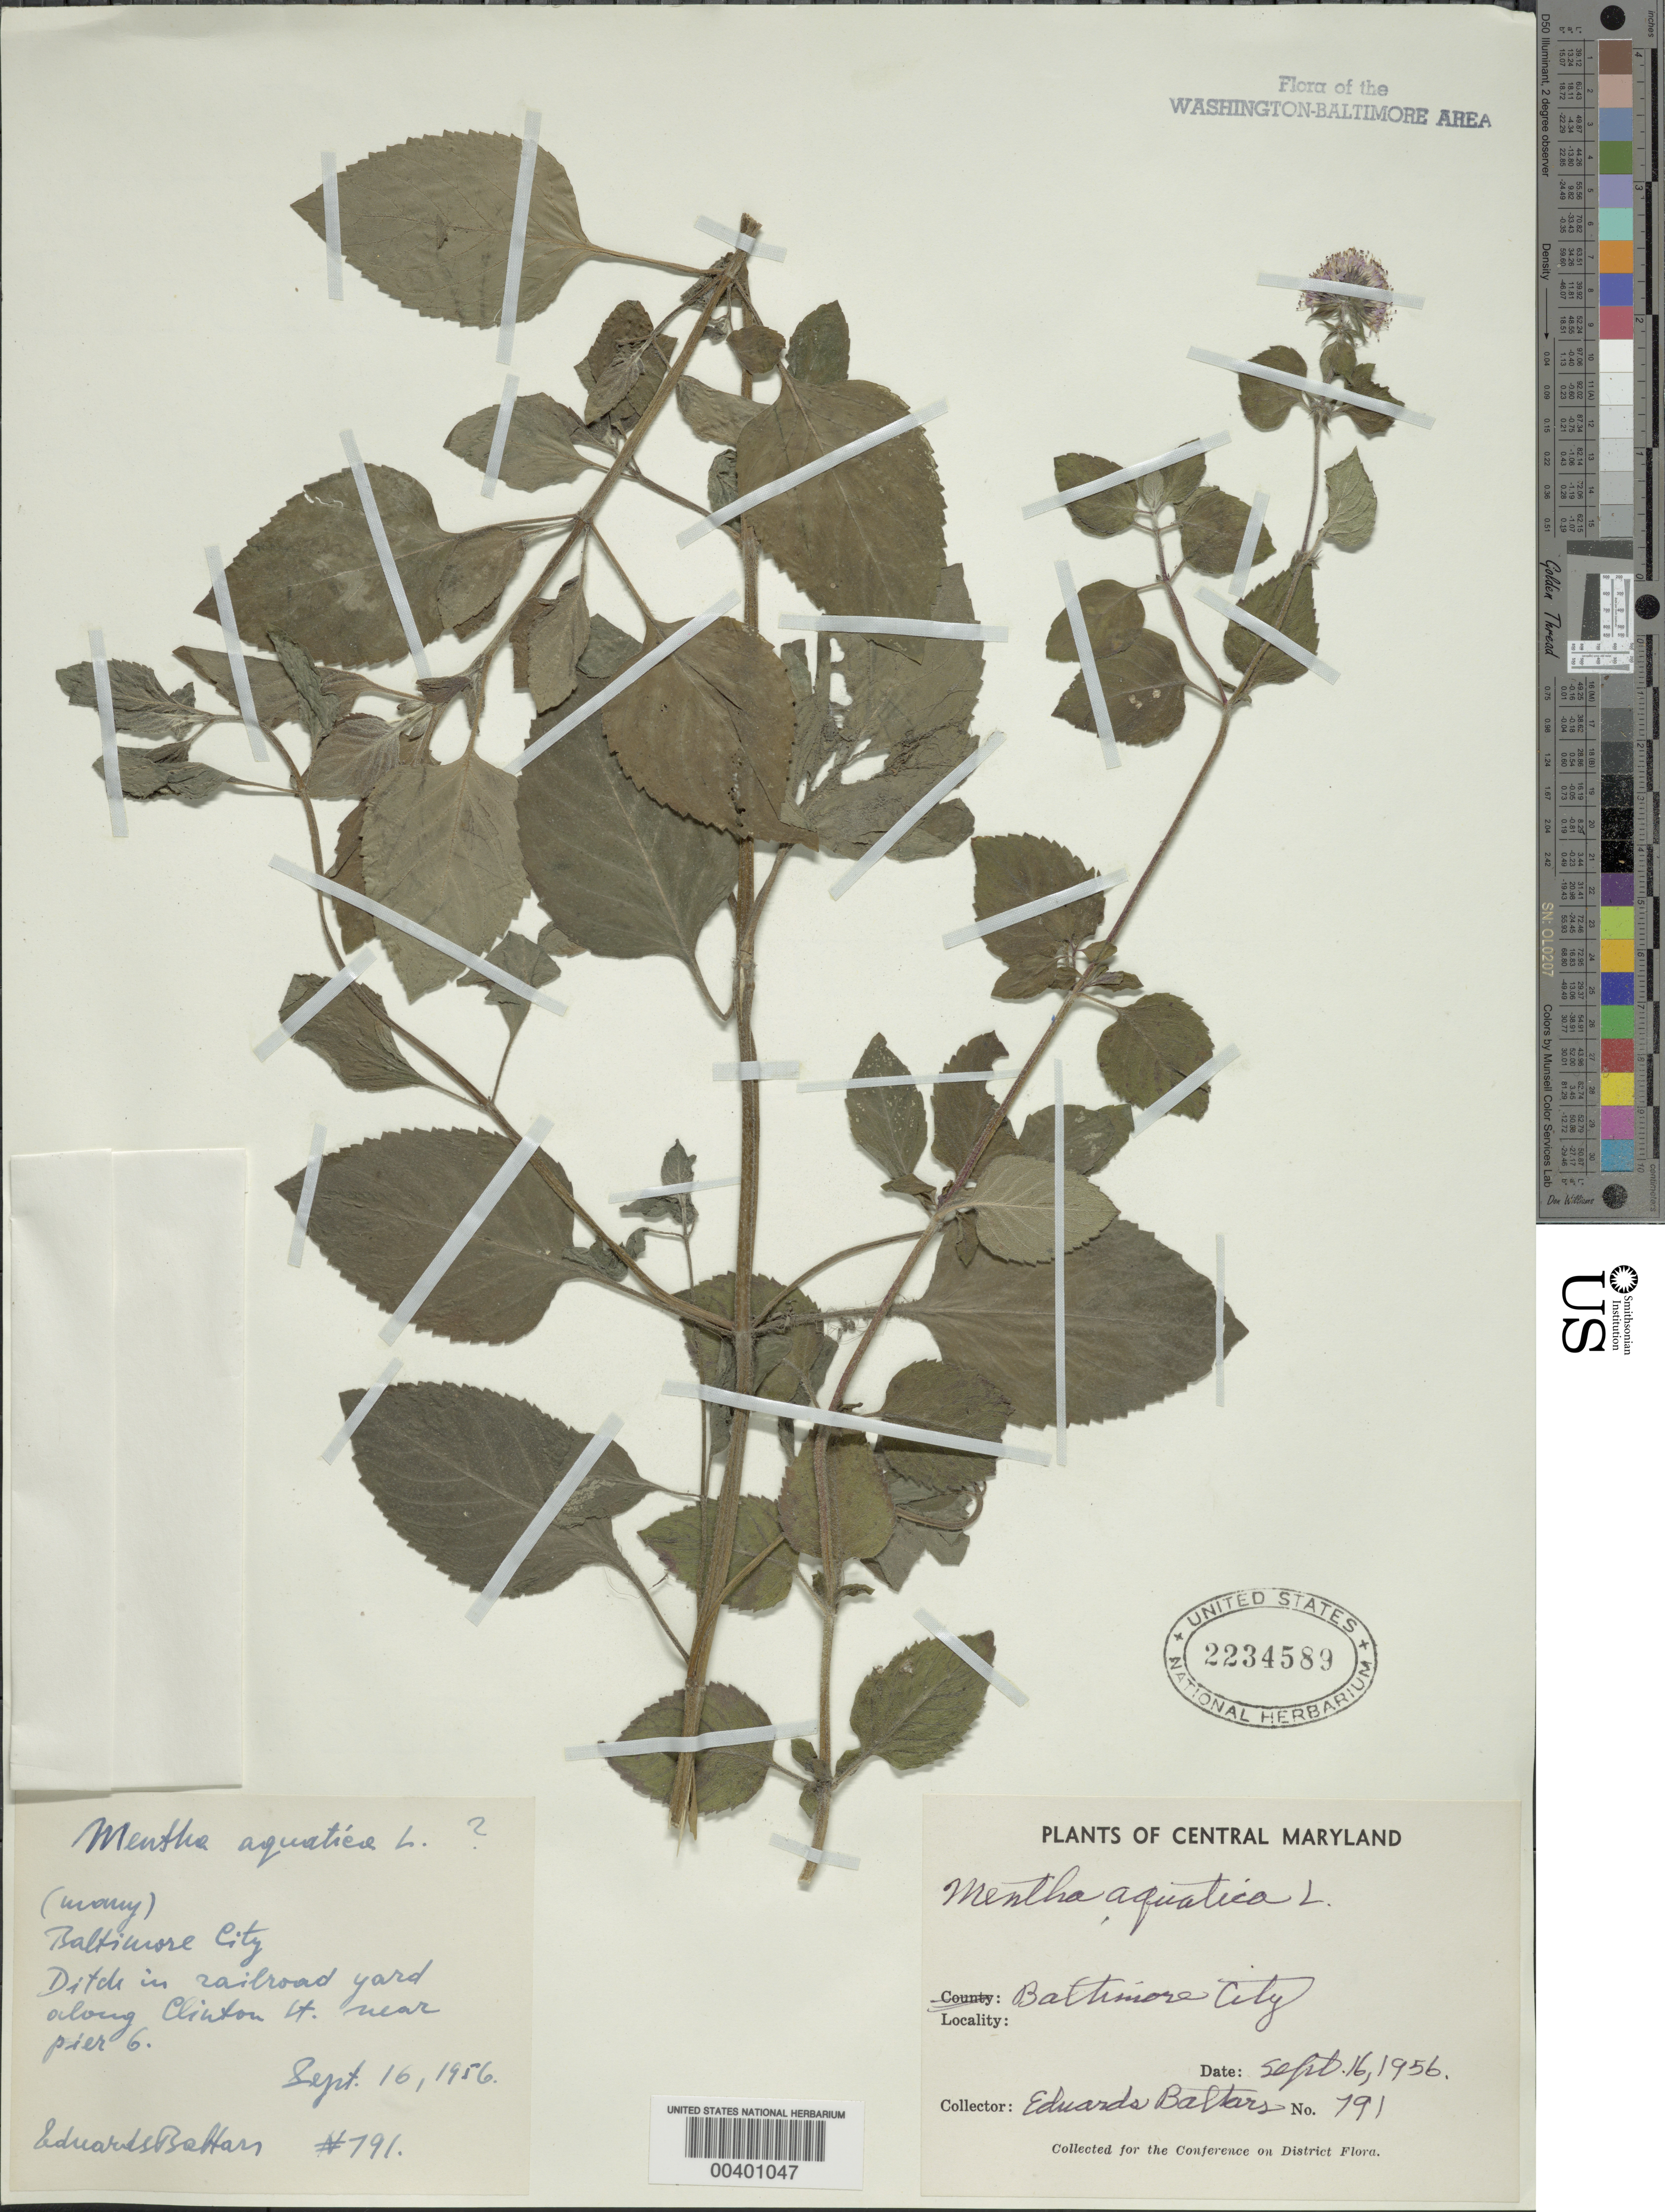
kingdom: Plantae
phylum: Tracheophyta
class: Magnoliopsida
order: Lamiales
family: Lamiaceae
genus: Mentha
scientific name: Mentha aquatica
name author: L.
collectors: E. Baltars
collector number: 791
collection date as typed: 16 Sep 1956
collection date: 1956-09-16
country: United States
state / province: Maryland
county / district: City of Baltimore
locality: Baltimore City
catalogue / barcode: US 2234589